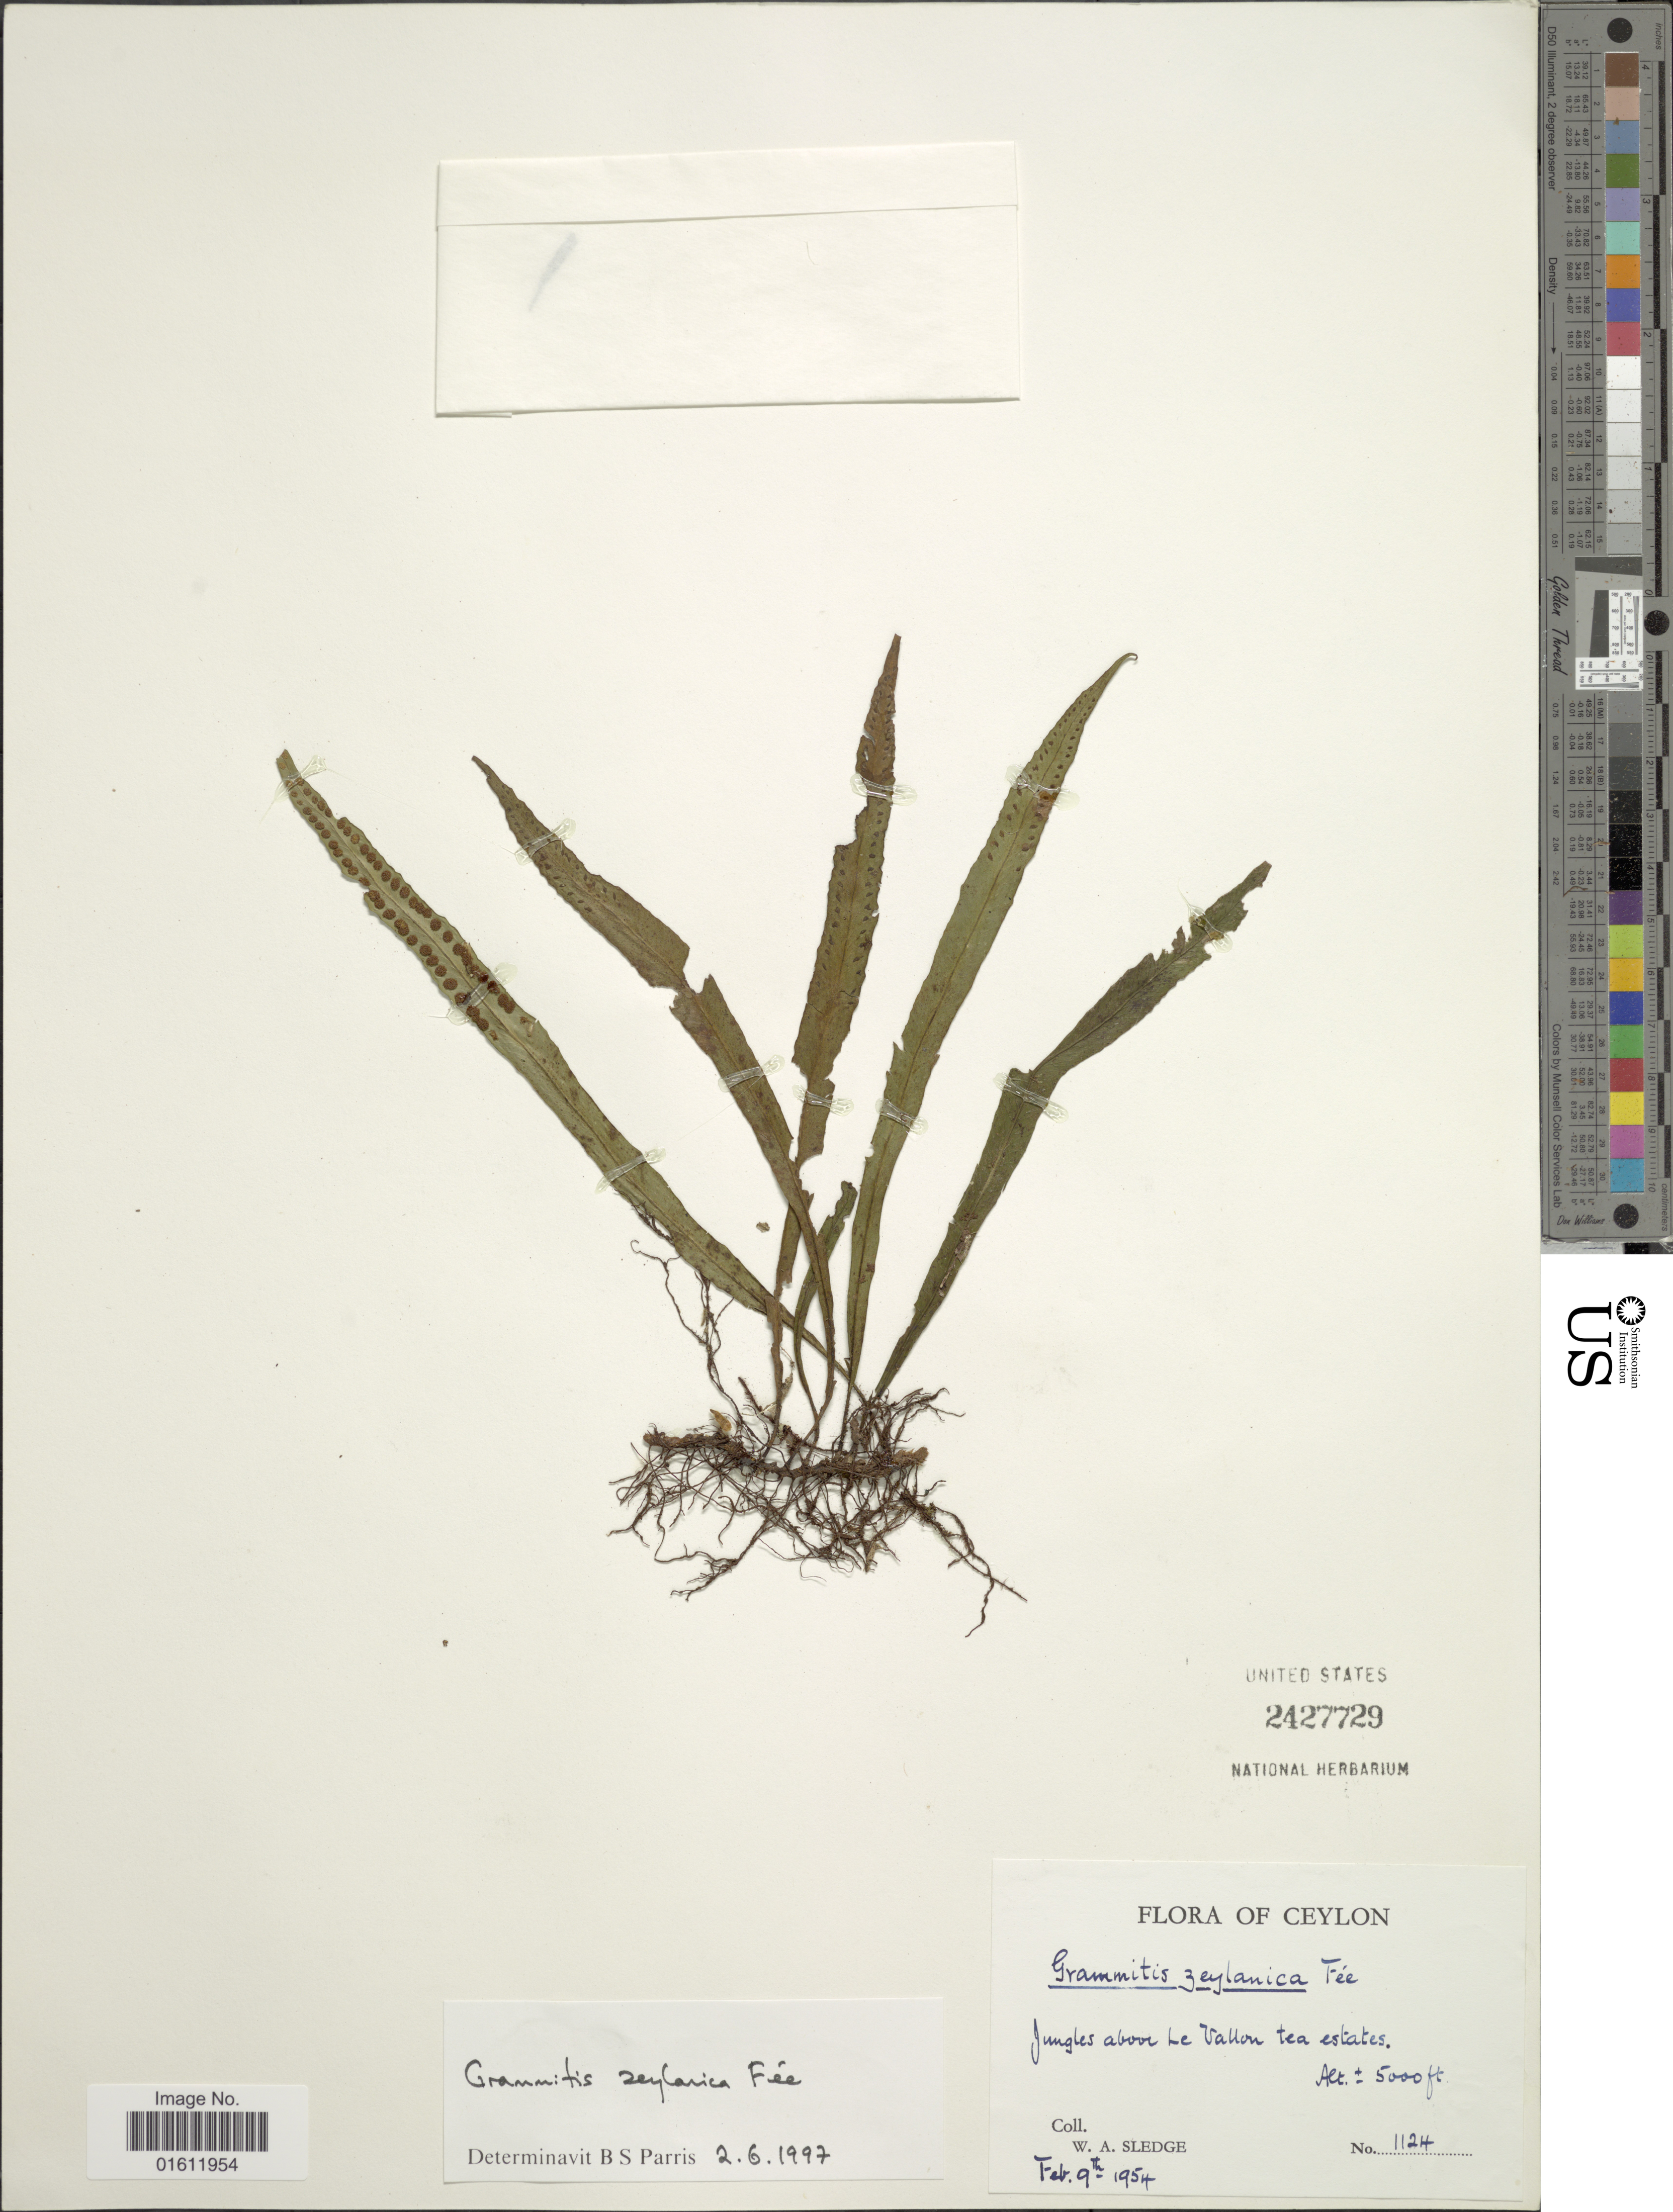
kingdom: Plantae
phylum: Tracheophyta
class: Polypodiopsida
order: Polypodiales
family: Polypodiaceae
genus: Oreogrammitis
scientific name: Oreogrammitis zeylanica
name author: (Fée) Parris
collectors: W. A. Sledge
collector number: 1124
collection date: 1954-02-09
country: Sri Lanka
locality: Jungles above Le Vallon tea estates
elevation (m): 1524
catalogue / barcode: US 2427729